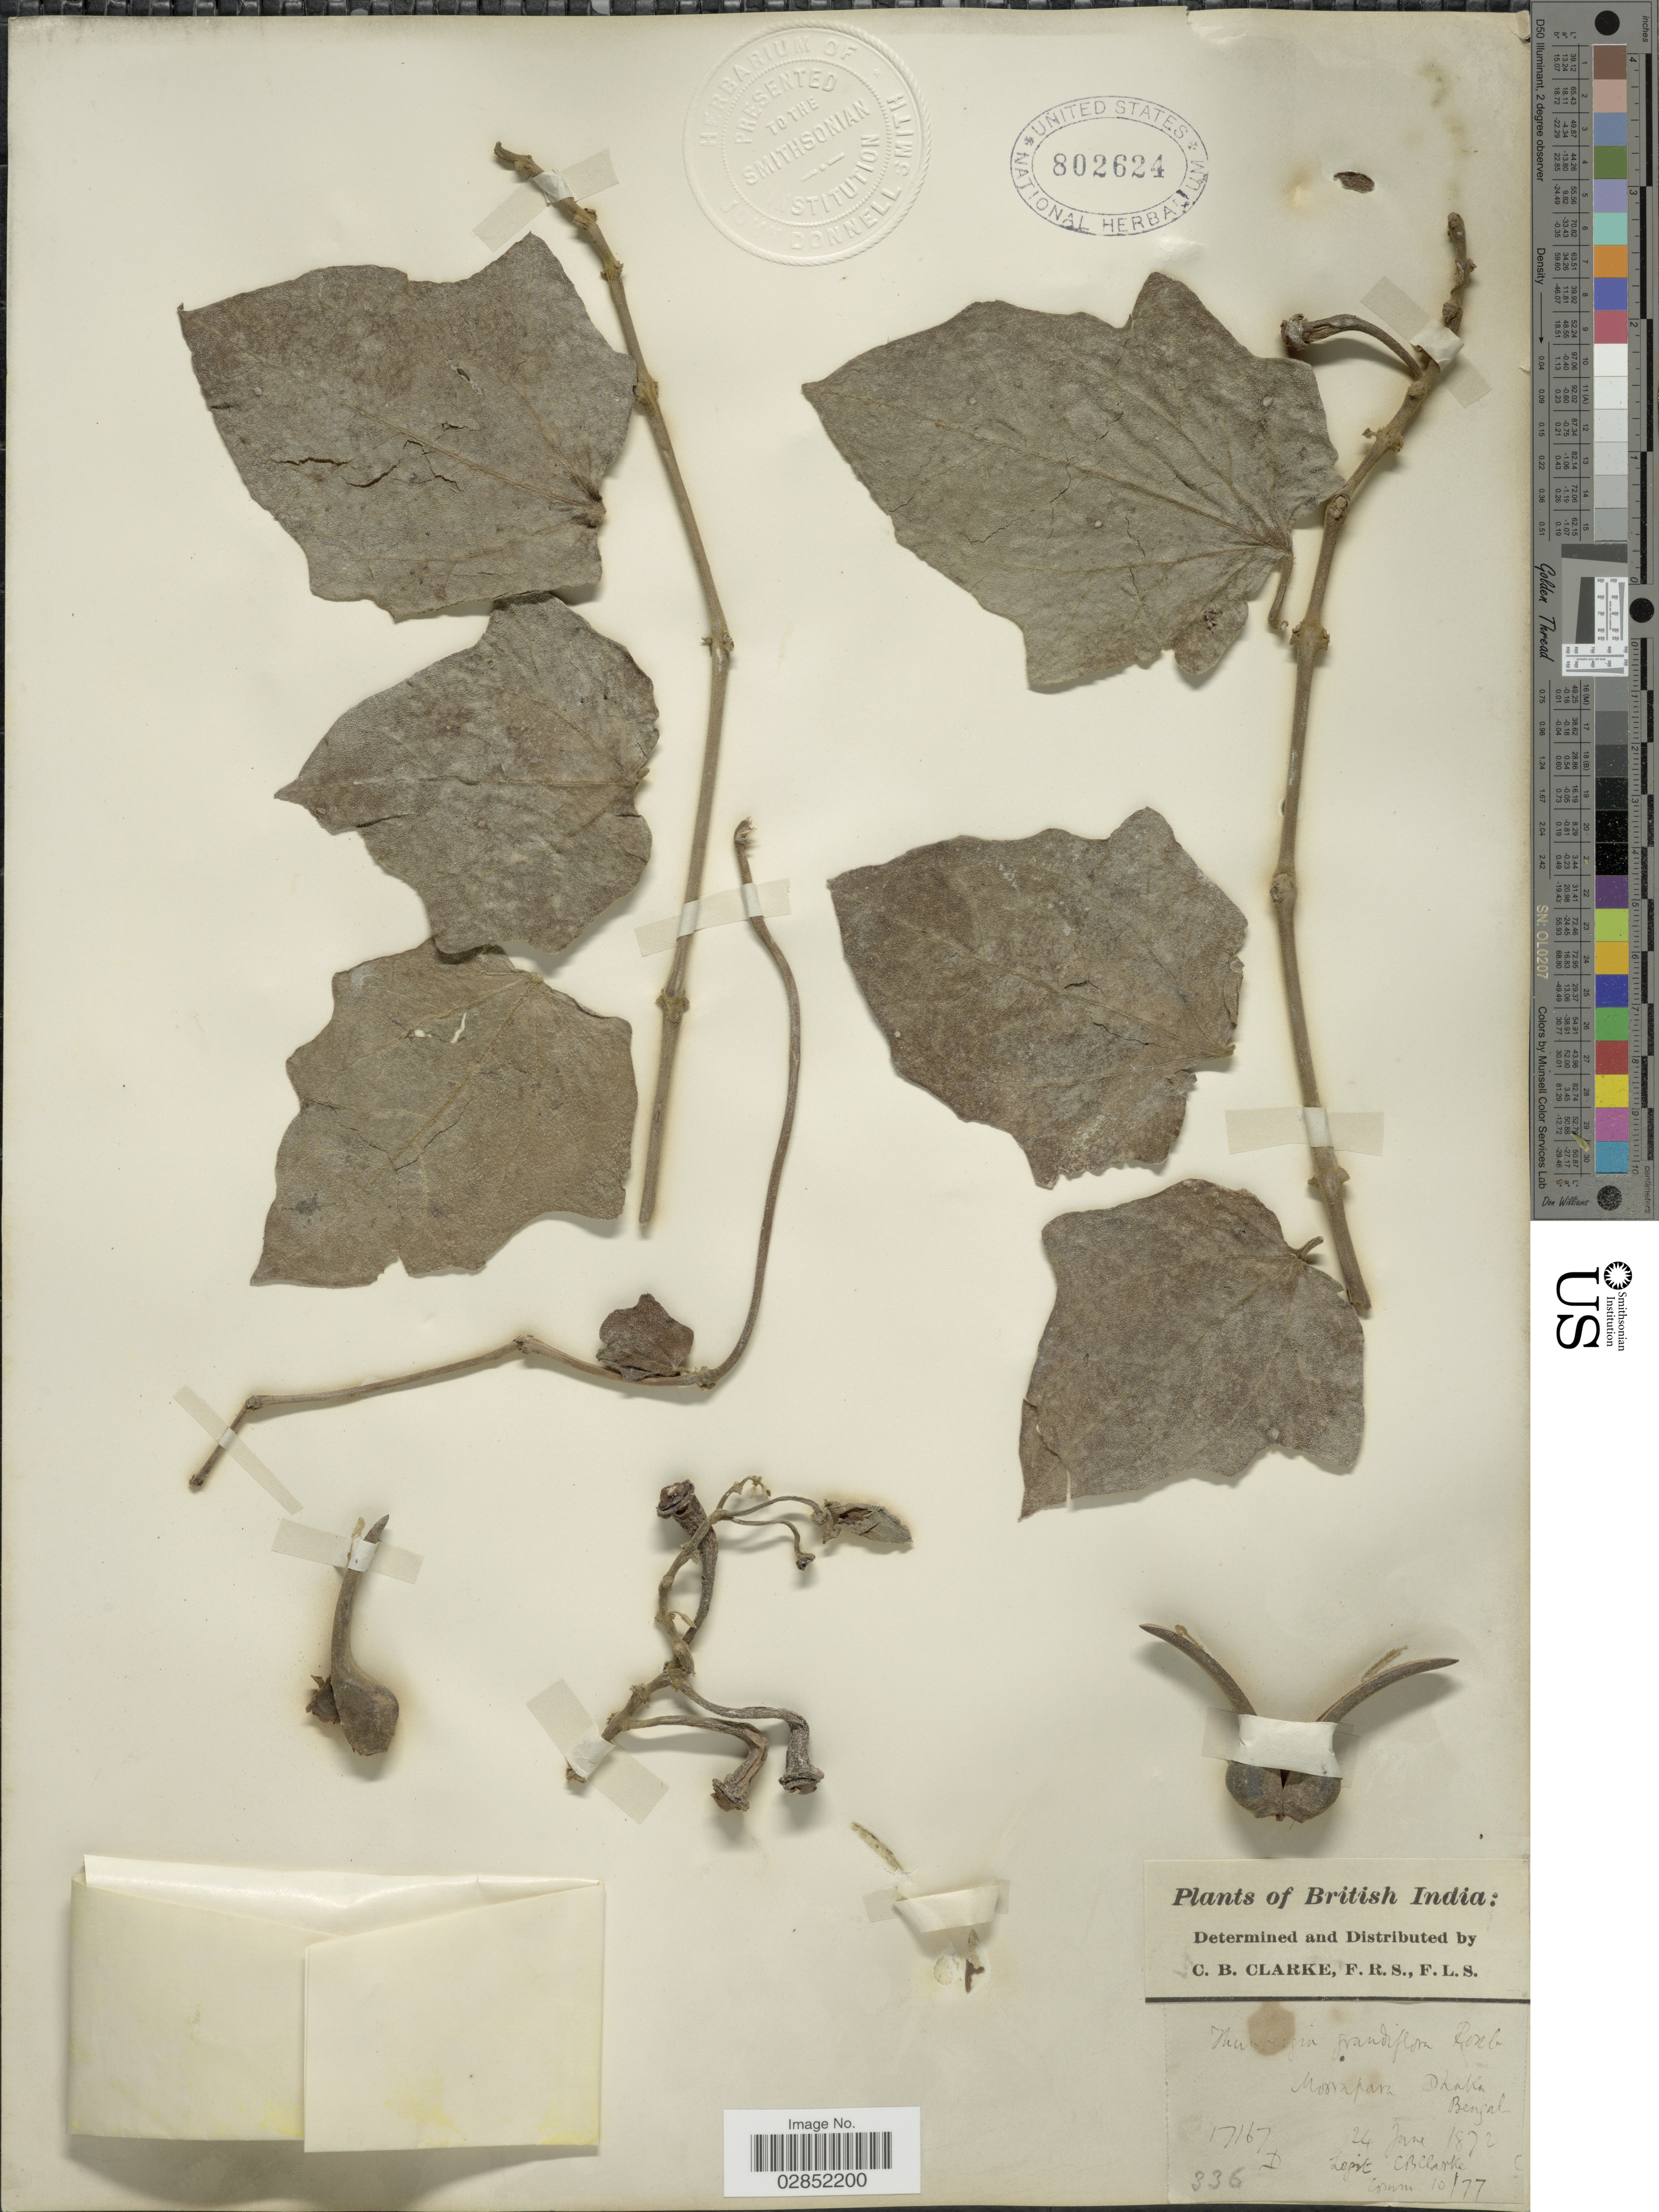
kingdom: Plantae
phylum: Tracheophyta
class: Magnoliopsida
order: Lamiales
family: Acanthaceae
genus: Thunbergia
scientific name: Thunbergia grandiflora 'Alba'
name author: (Roxb. ex Rottler) Roxb.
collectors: C. B. Clarke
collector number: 17167D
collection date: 1872-06-24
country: Bangladesh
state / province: Dhaka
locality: Mooraparm. Bengal. British India.